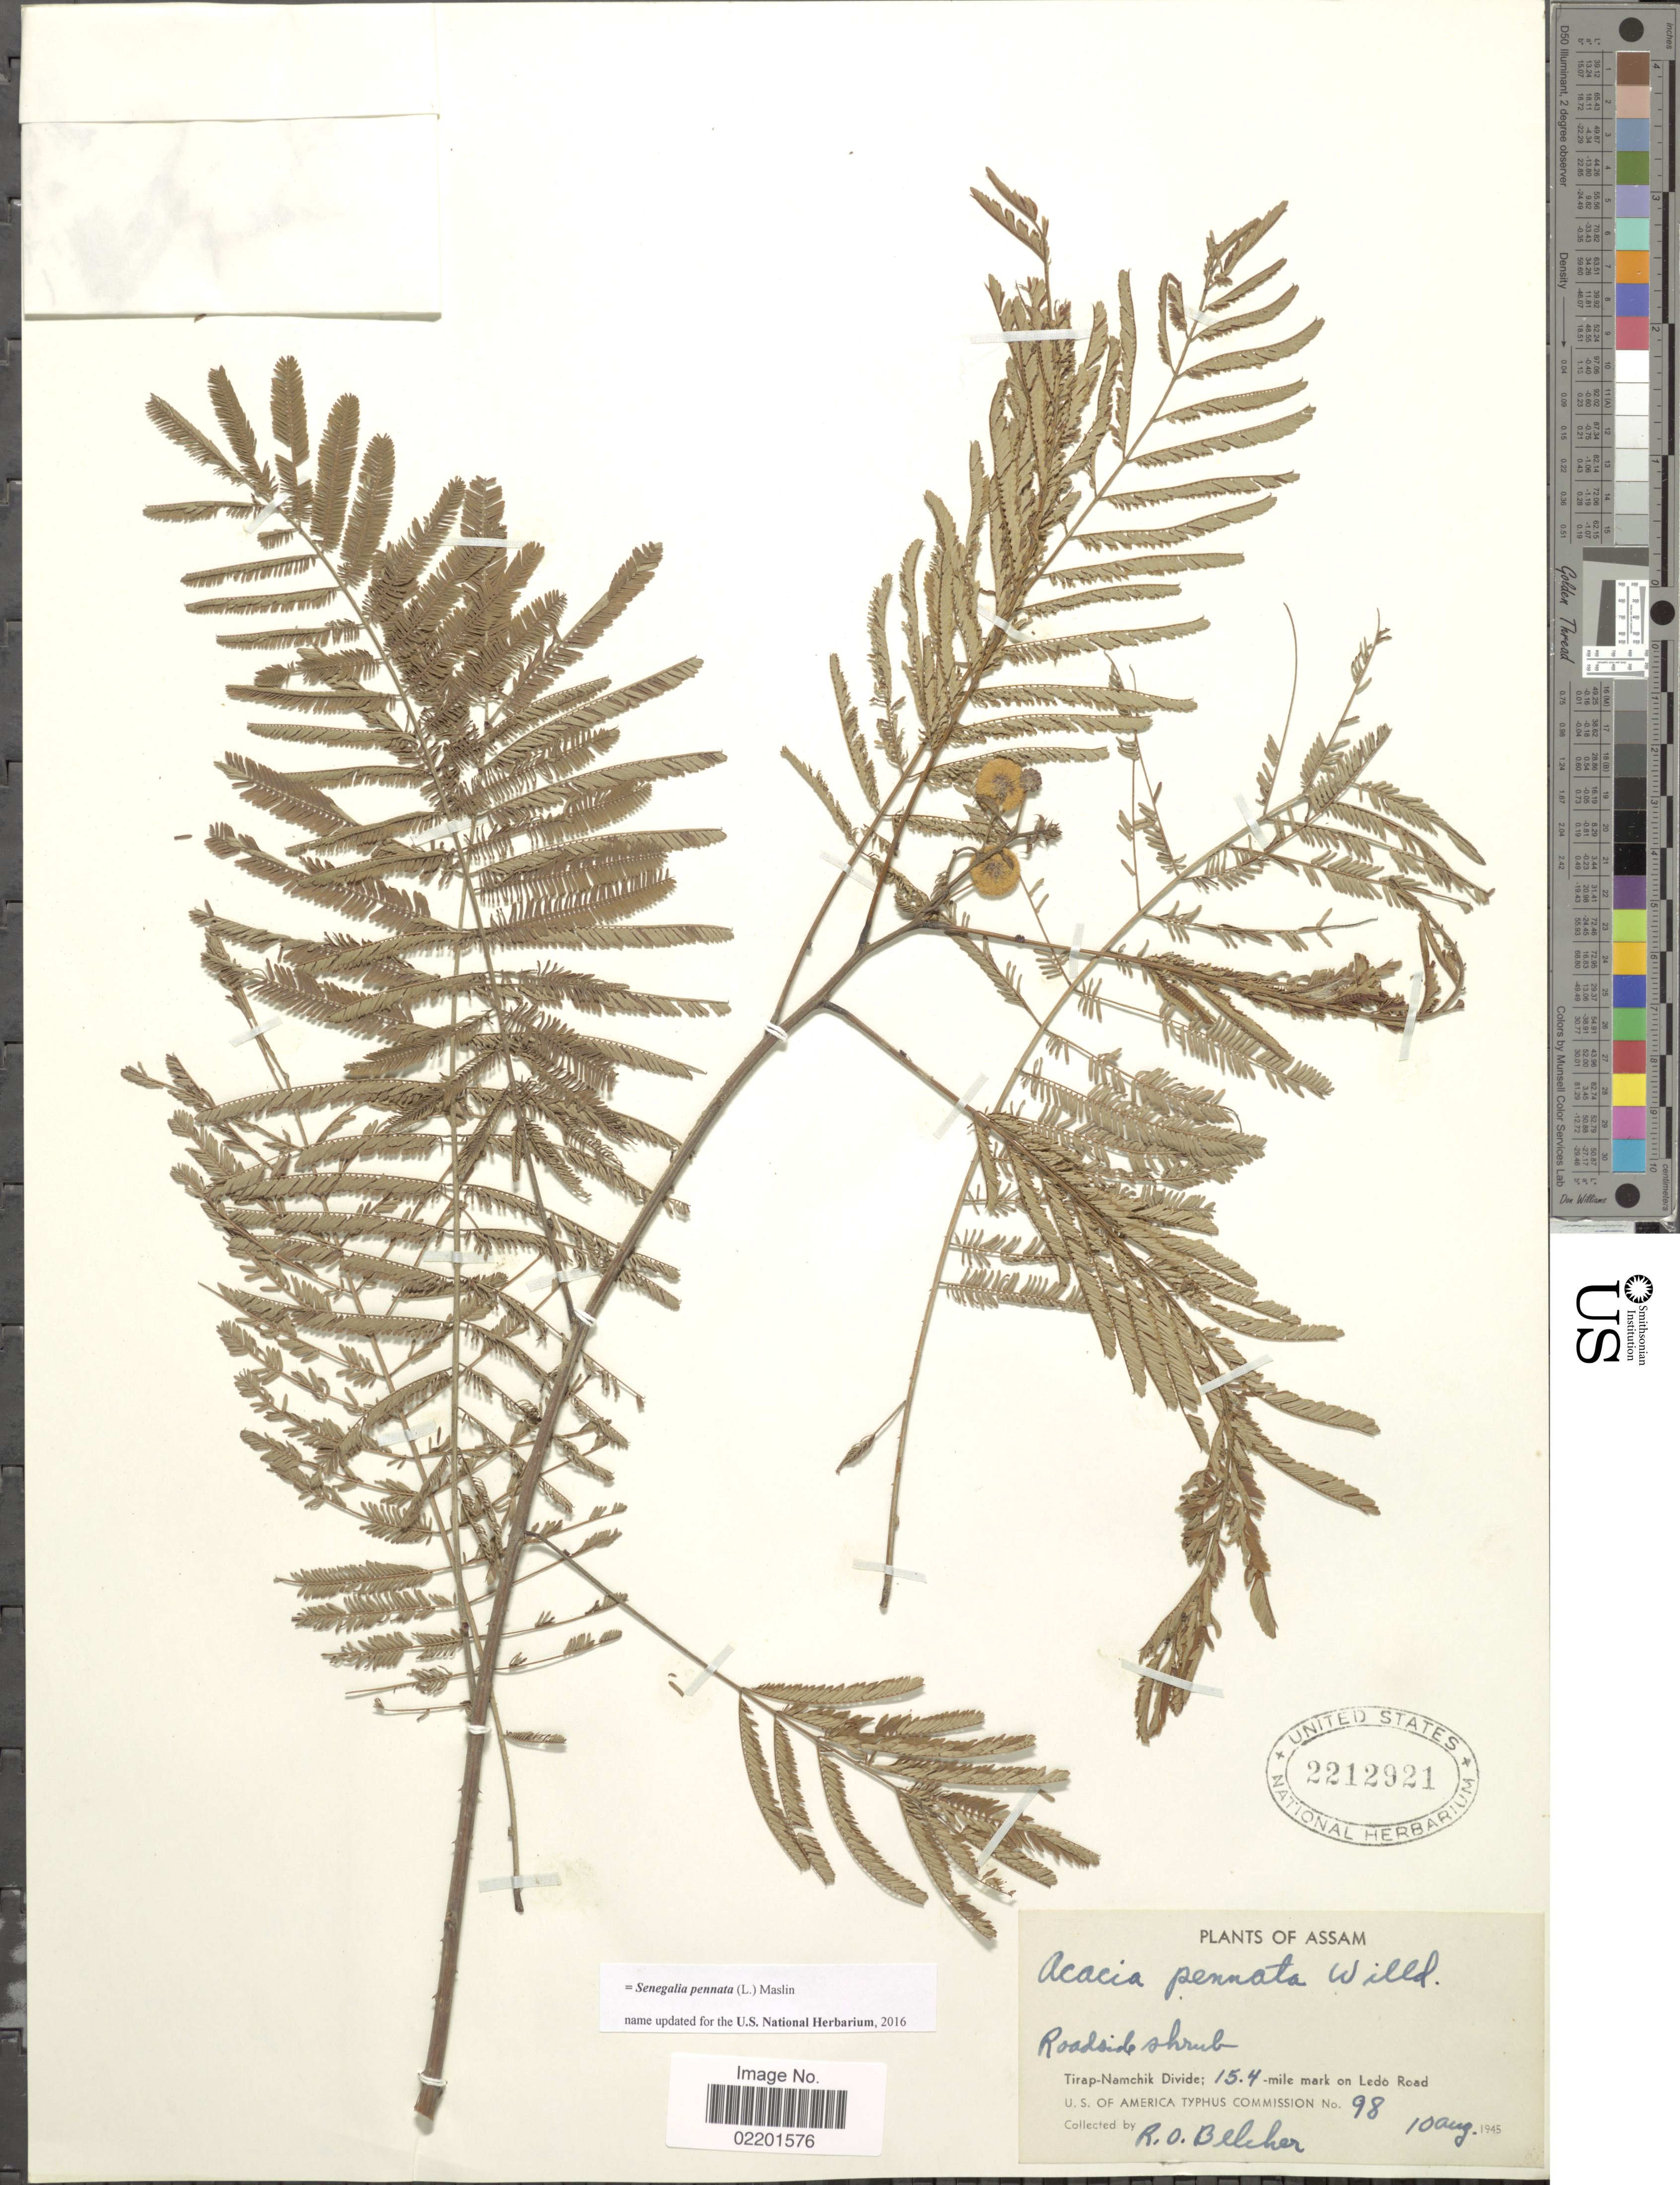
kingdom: Plantae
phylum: Tracheophyta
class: Magnoliopsida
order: Fabales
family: Fabaceae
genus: Senegalia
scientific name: Senegalia pennata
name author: (L.) Maslin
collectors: R. Belcher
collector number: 98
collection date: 1945-08-10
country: India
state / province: Assam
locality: Tirap-Namchik Divide; 15.4 mile mark on Ledo Road.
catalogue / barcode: US 2212921